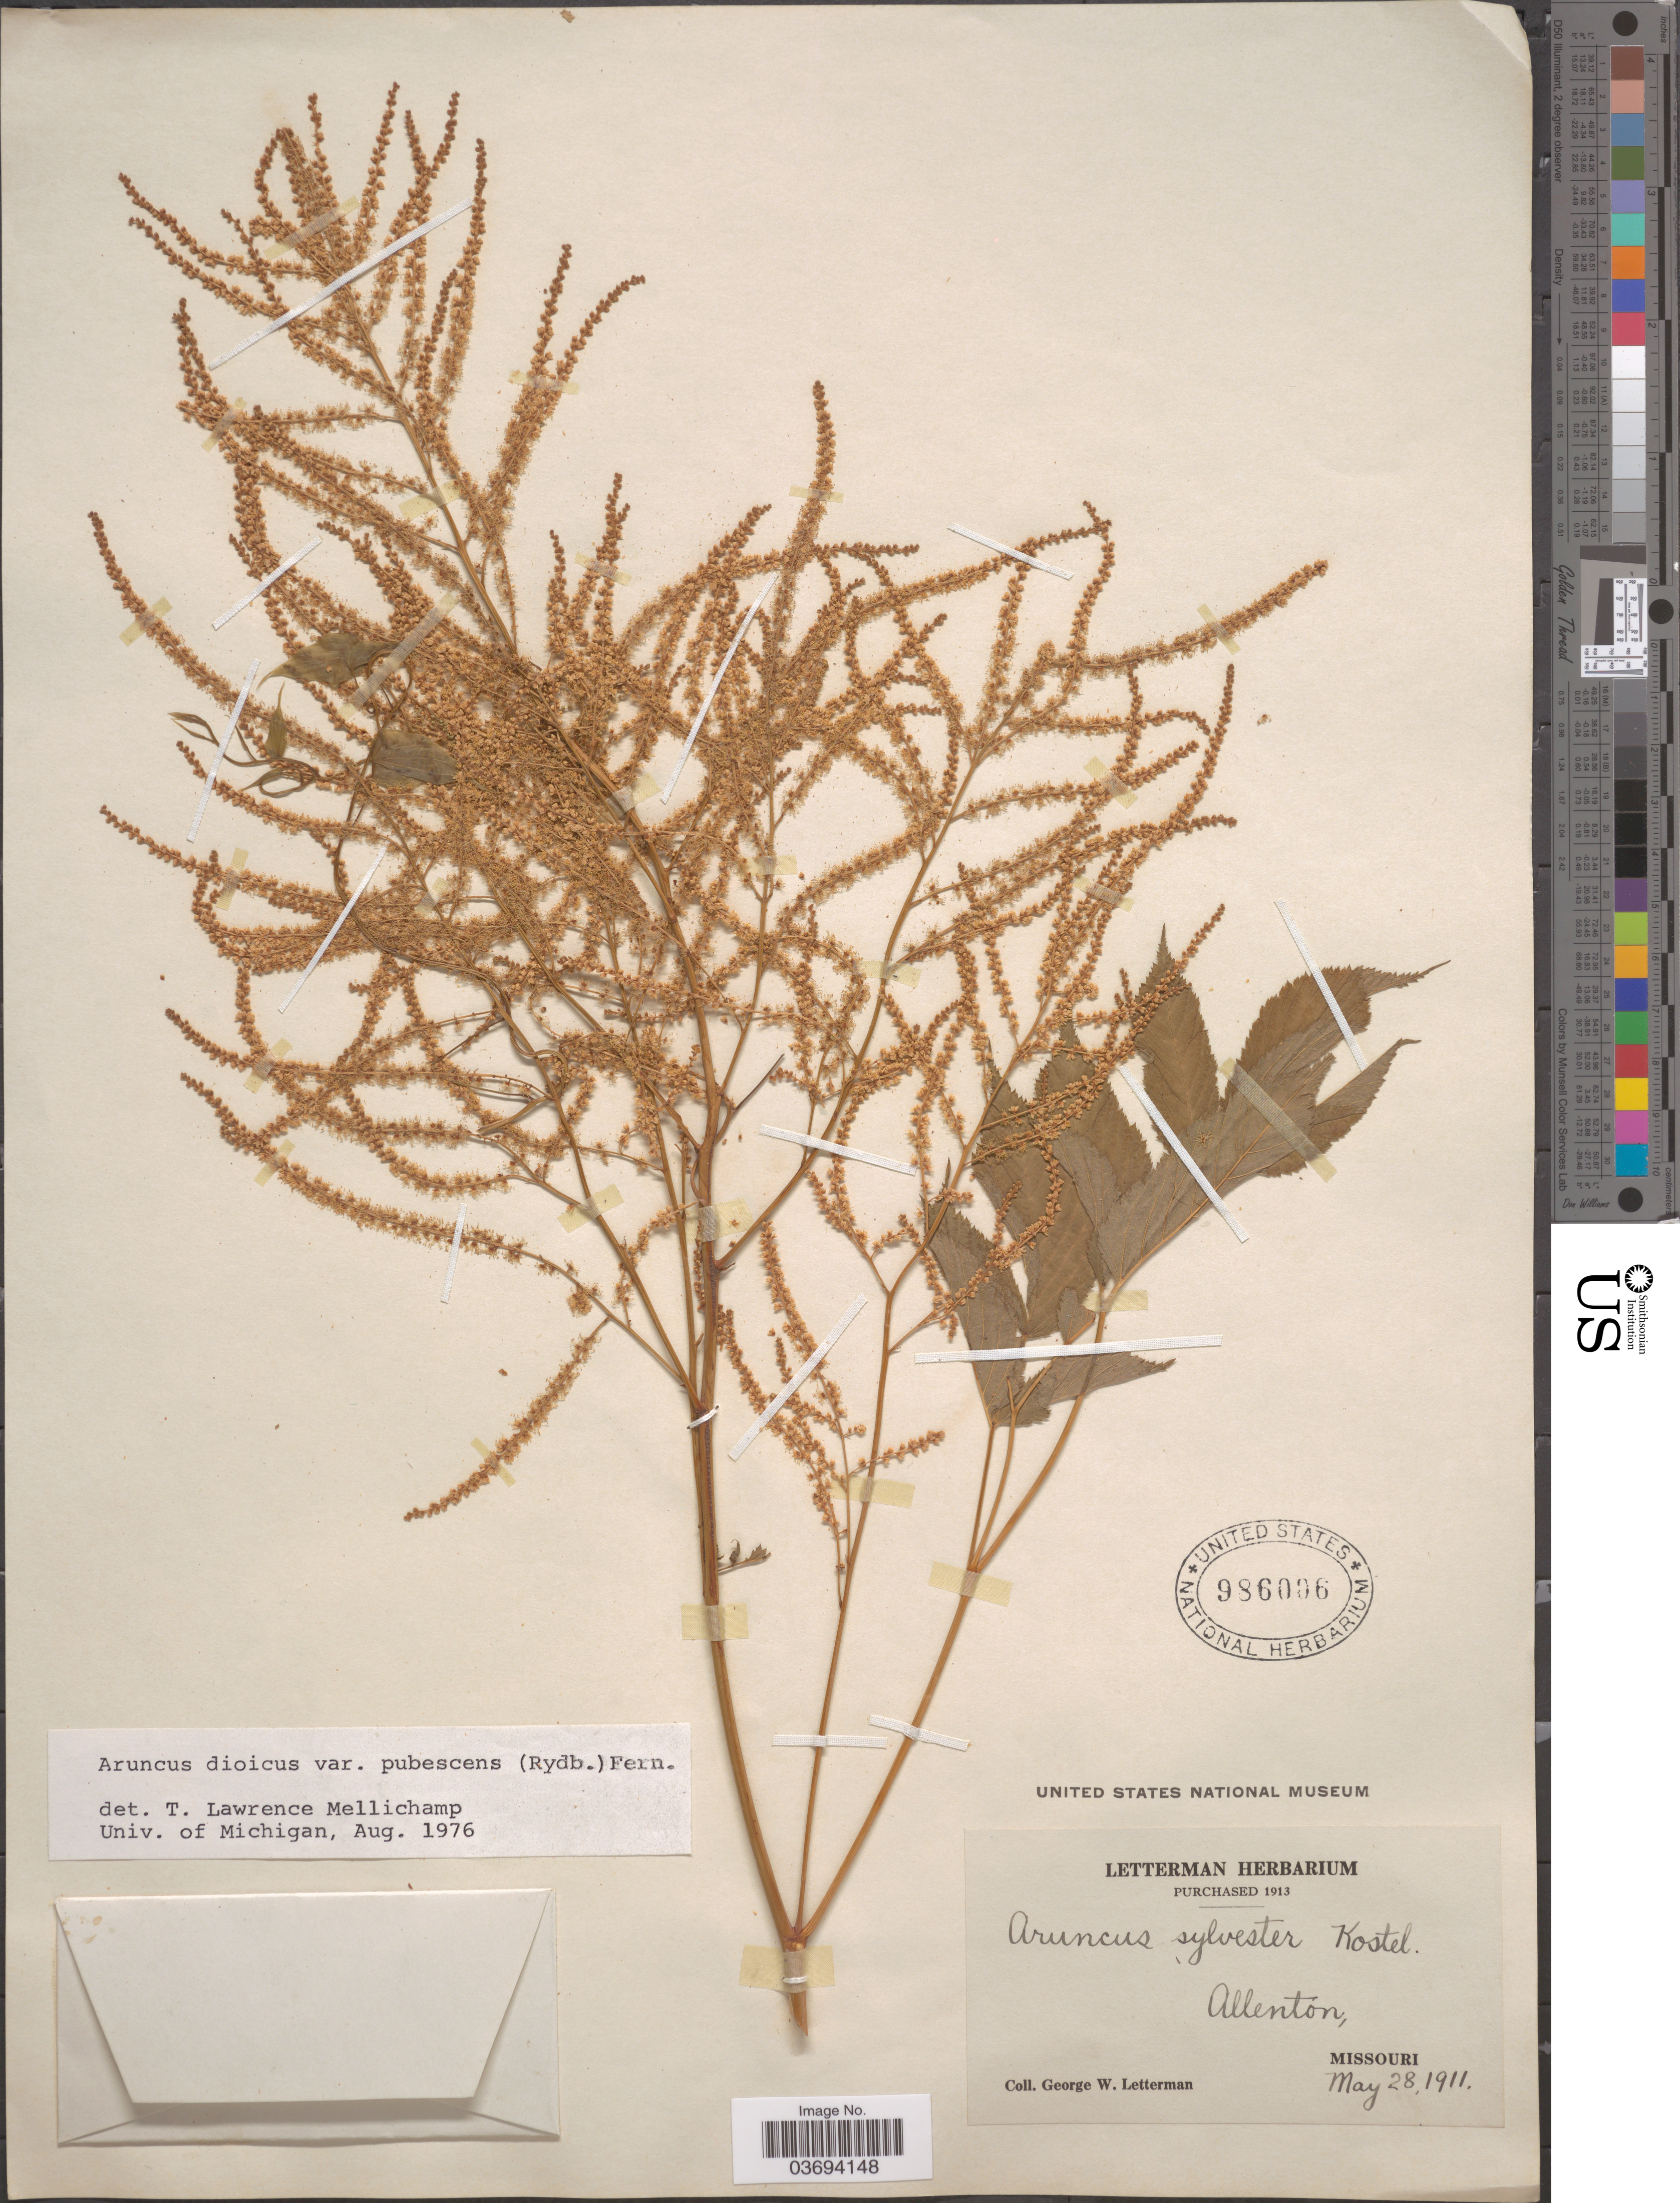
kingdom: Plantae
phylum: Tracheophyta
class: Magnoliopsida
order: Rosales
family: Rosaceae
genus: Aruncus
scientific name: Aruncus dioicus var. pubescens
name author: (Rydb.) Fernald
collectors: G. W. Letterman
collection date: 1911-05-28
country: United States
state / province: Missouri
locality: Allenton.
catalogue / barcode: US 986006